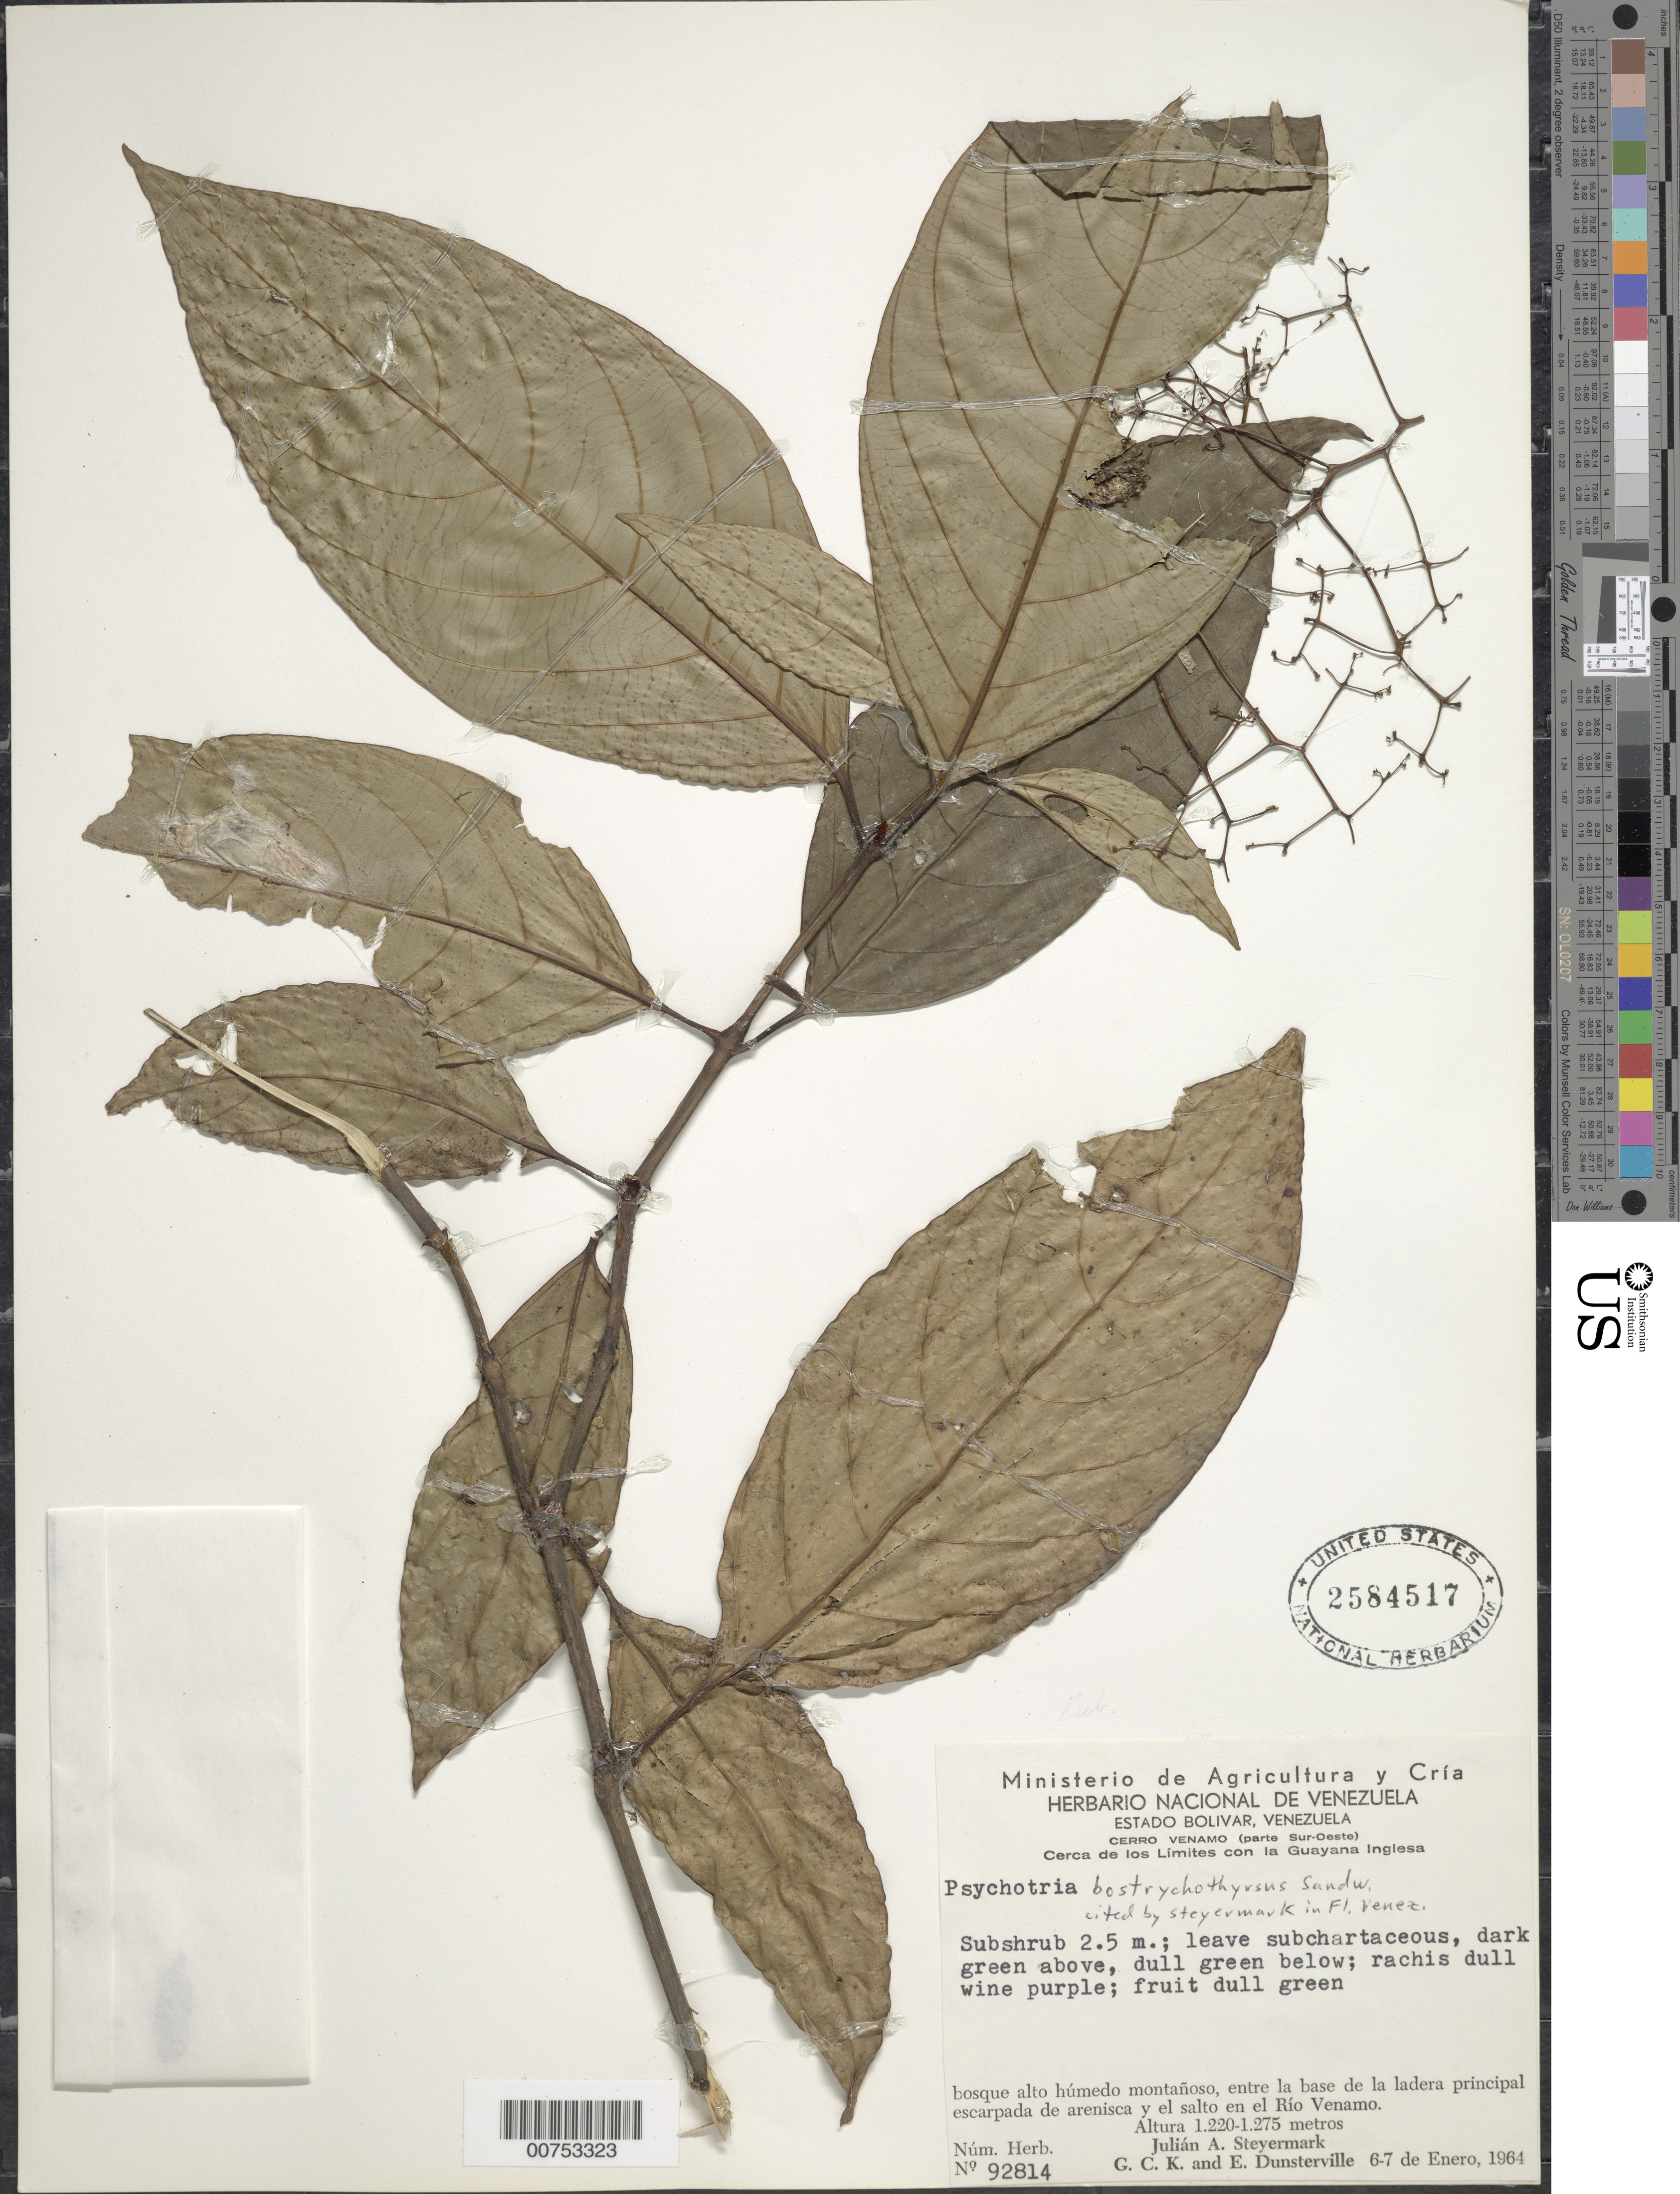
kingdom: Plantae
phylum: Tracheophyta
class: Magnoliopsida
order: Gentianales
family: Rubiaceae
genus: Psychotria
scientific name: Psychotria bostrychothyrsus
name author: Sandwith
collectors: J. Steyermark, G. C. K. Dunsterville & E. Dunsterville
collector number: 92814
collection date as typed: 6-Jan-64 to 7-Jan-64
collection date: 1964-01-06/1964-01-07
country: Venezuela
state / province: Bolívar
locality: Cerro Venamo (parte Sur-Oeste), Río Venamo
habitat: Bosque alto humedo montanoso, entre la bse de la ladera principal esarpada de arenisca y el salto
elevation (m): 1220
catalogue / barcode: US 2584517